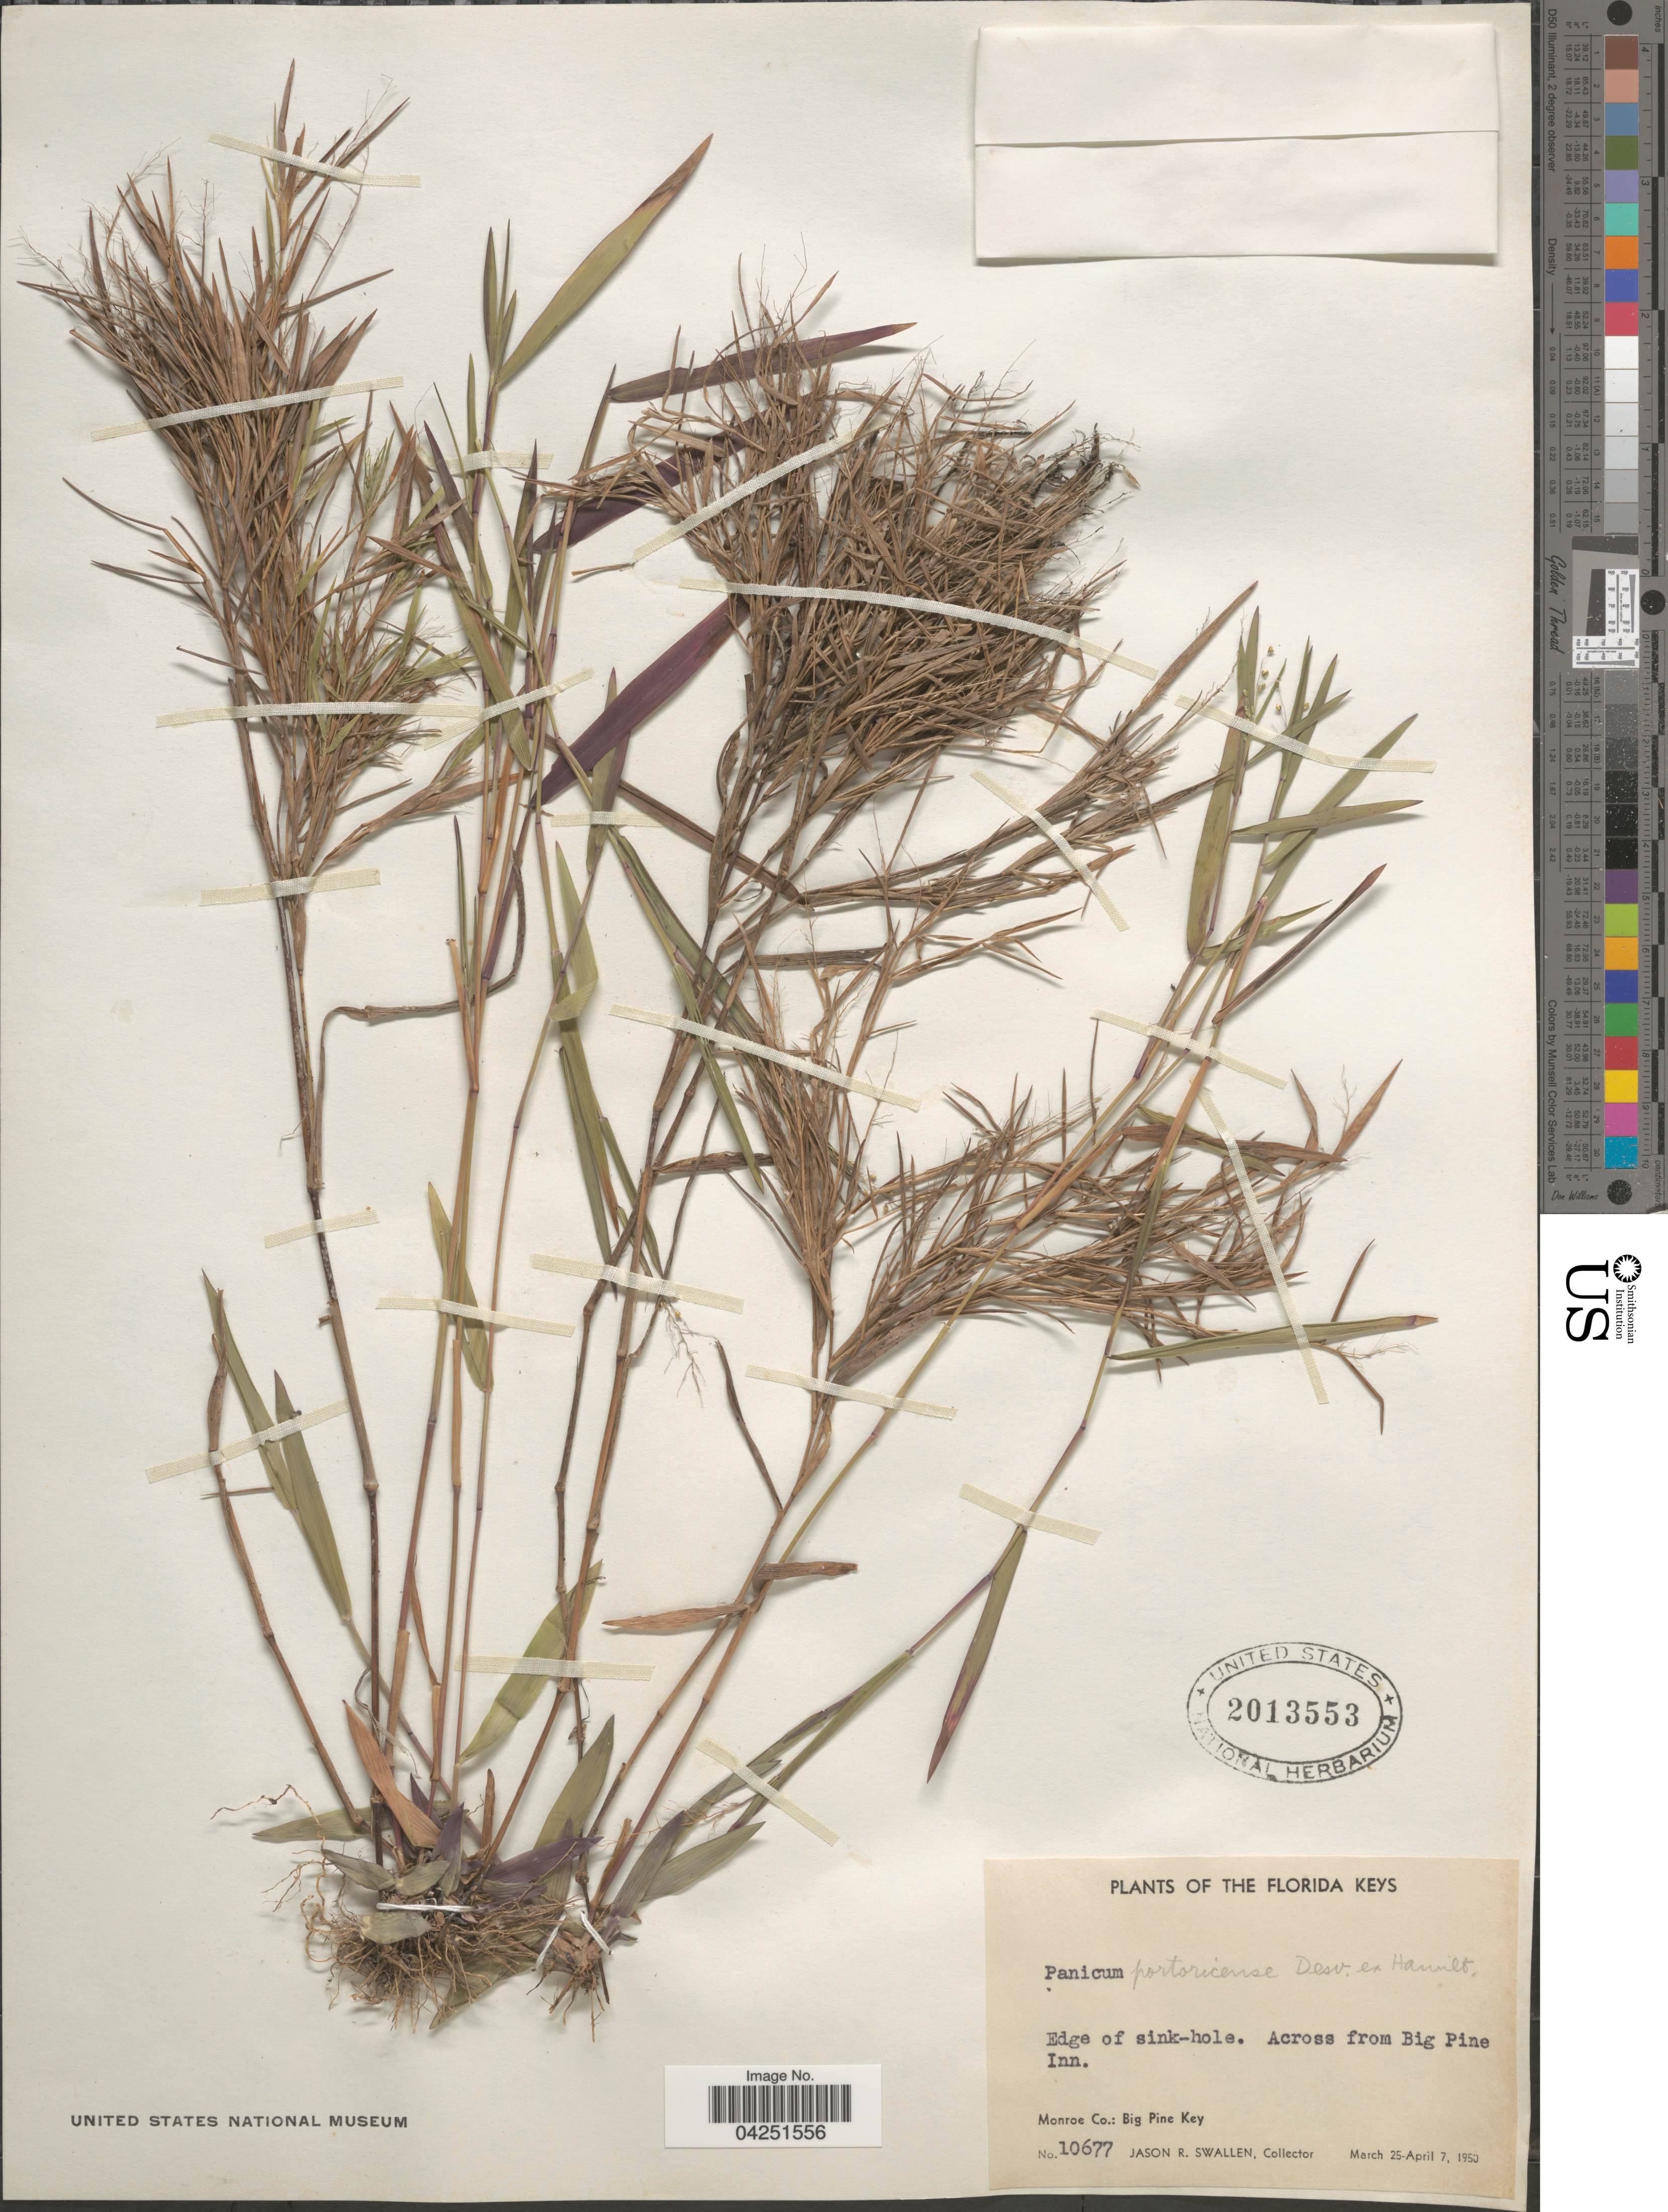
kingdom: Plantae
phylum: Tracheophyta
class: Liliopsida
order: Poales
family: Poaceae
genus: Dichanthelium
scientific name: Dichanthelium acuminatum var. acuminatum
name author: (Sw.) Gould & C.A. Clark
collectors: J. R. Swallen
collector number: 10677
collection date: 1950-03-25/1950-04-07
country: United States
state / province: Florida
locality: The Florida Keys. Edge of sink-hole. Across from Big Pine Inn. Monroe Co.: Big Pine Key.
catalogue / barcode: US 2013553